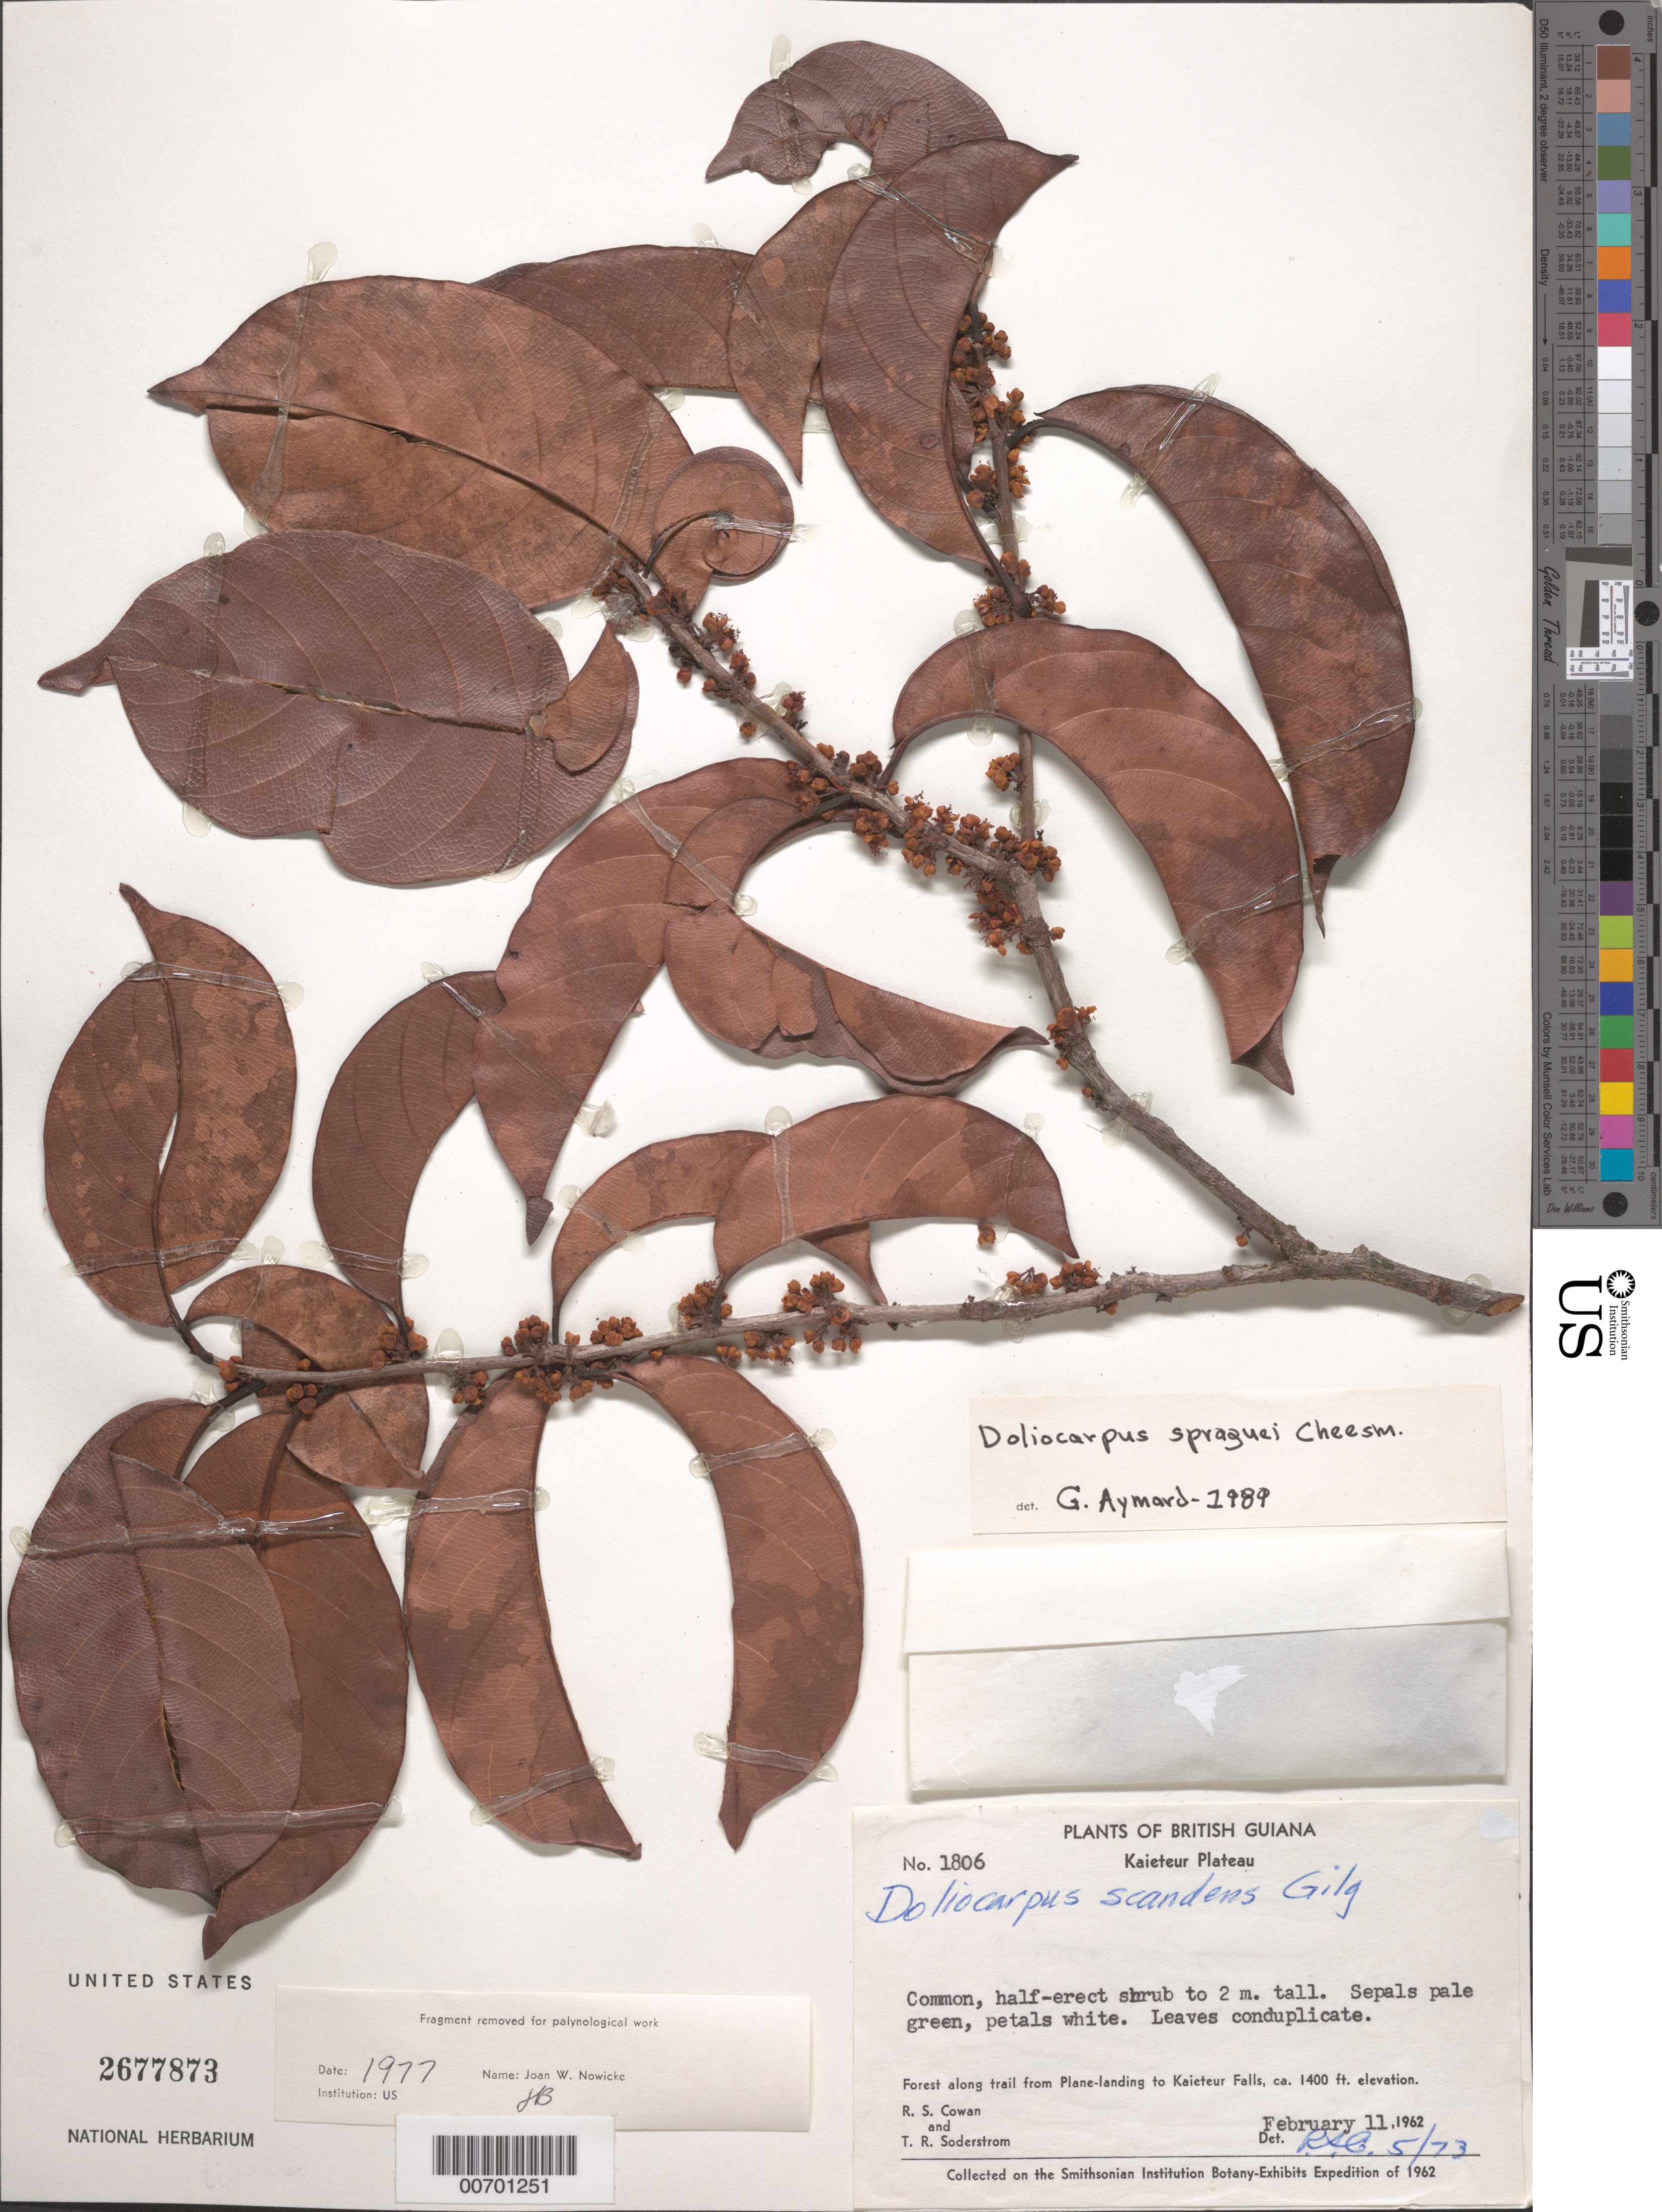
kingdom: Plantae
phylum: Tracheophyta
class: Magnoliopsida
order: Dilleniales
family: Dilleniaceae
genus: Doliocarpus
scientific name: Doliocarpus spraguei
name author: Cheesman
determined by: Aymard C., G. A., (PORT), Univ. Nac. Exp. de los Llanos Ezequiel Zamora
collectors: R. S. Cowan & T. R. Soderstrom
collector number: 1806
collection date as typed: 11-Feb-62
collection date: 1962-02-11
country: Guyana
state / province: Potaro-Siparuni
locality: Kaieteur Plateau, along trail from plane landing to Kaieteur Falls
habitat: Forest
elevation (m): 427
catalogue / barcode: US 2677873